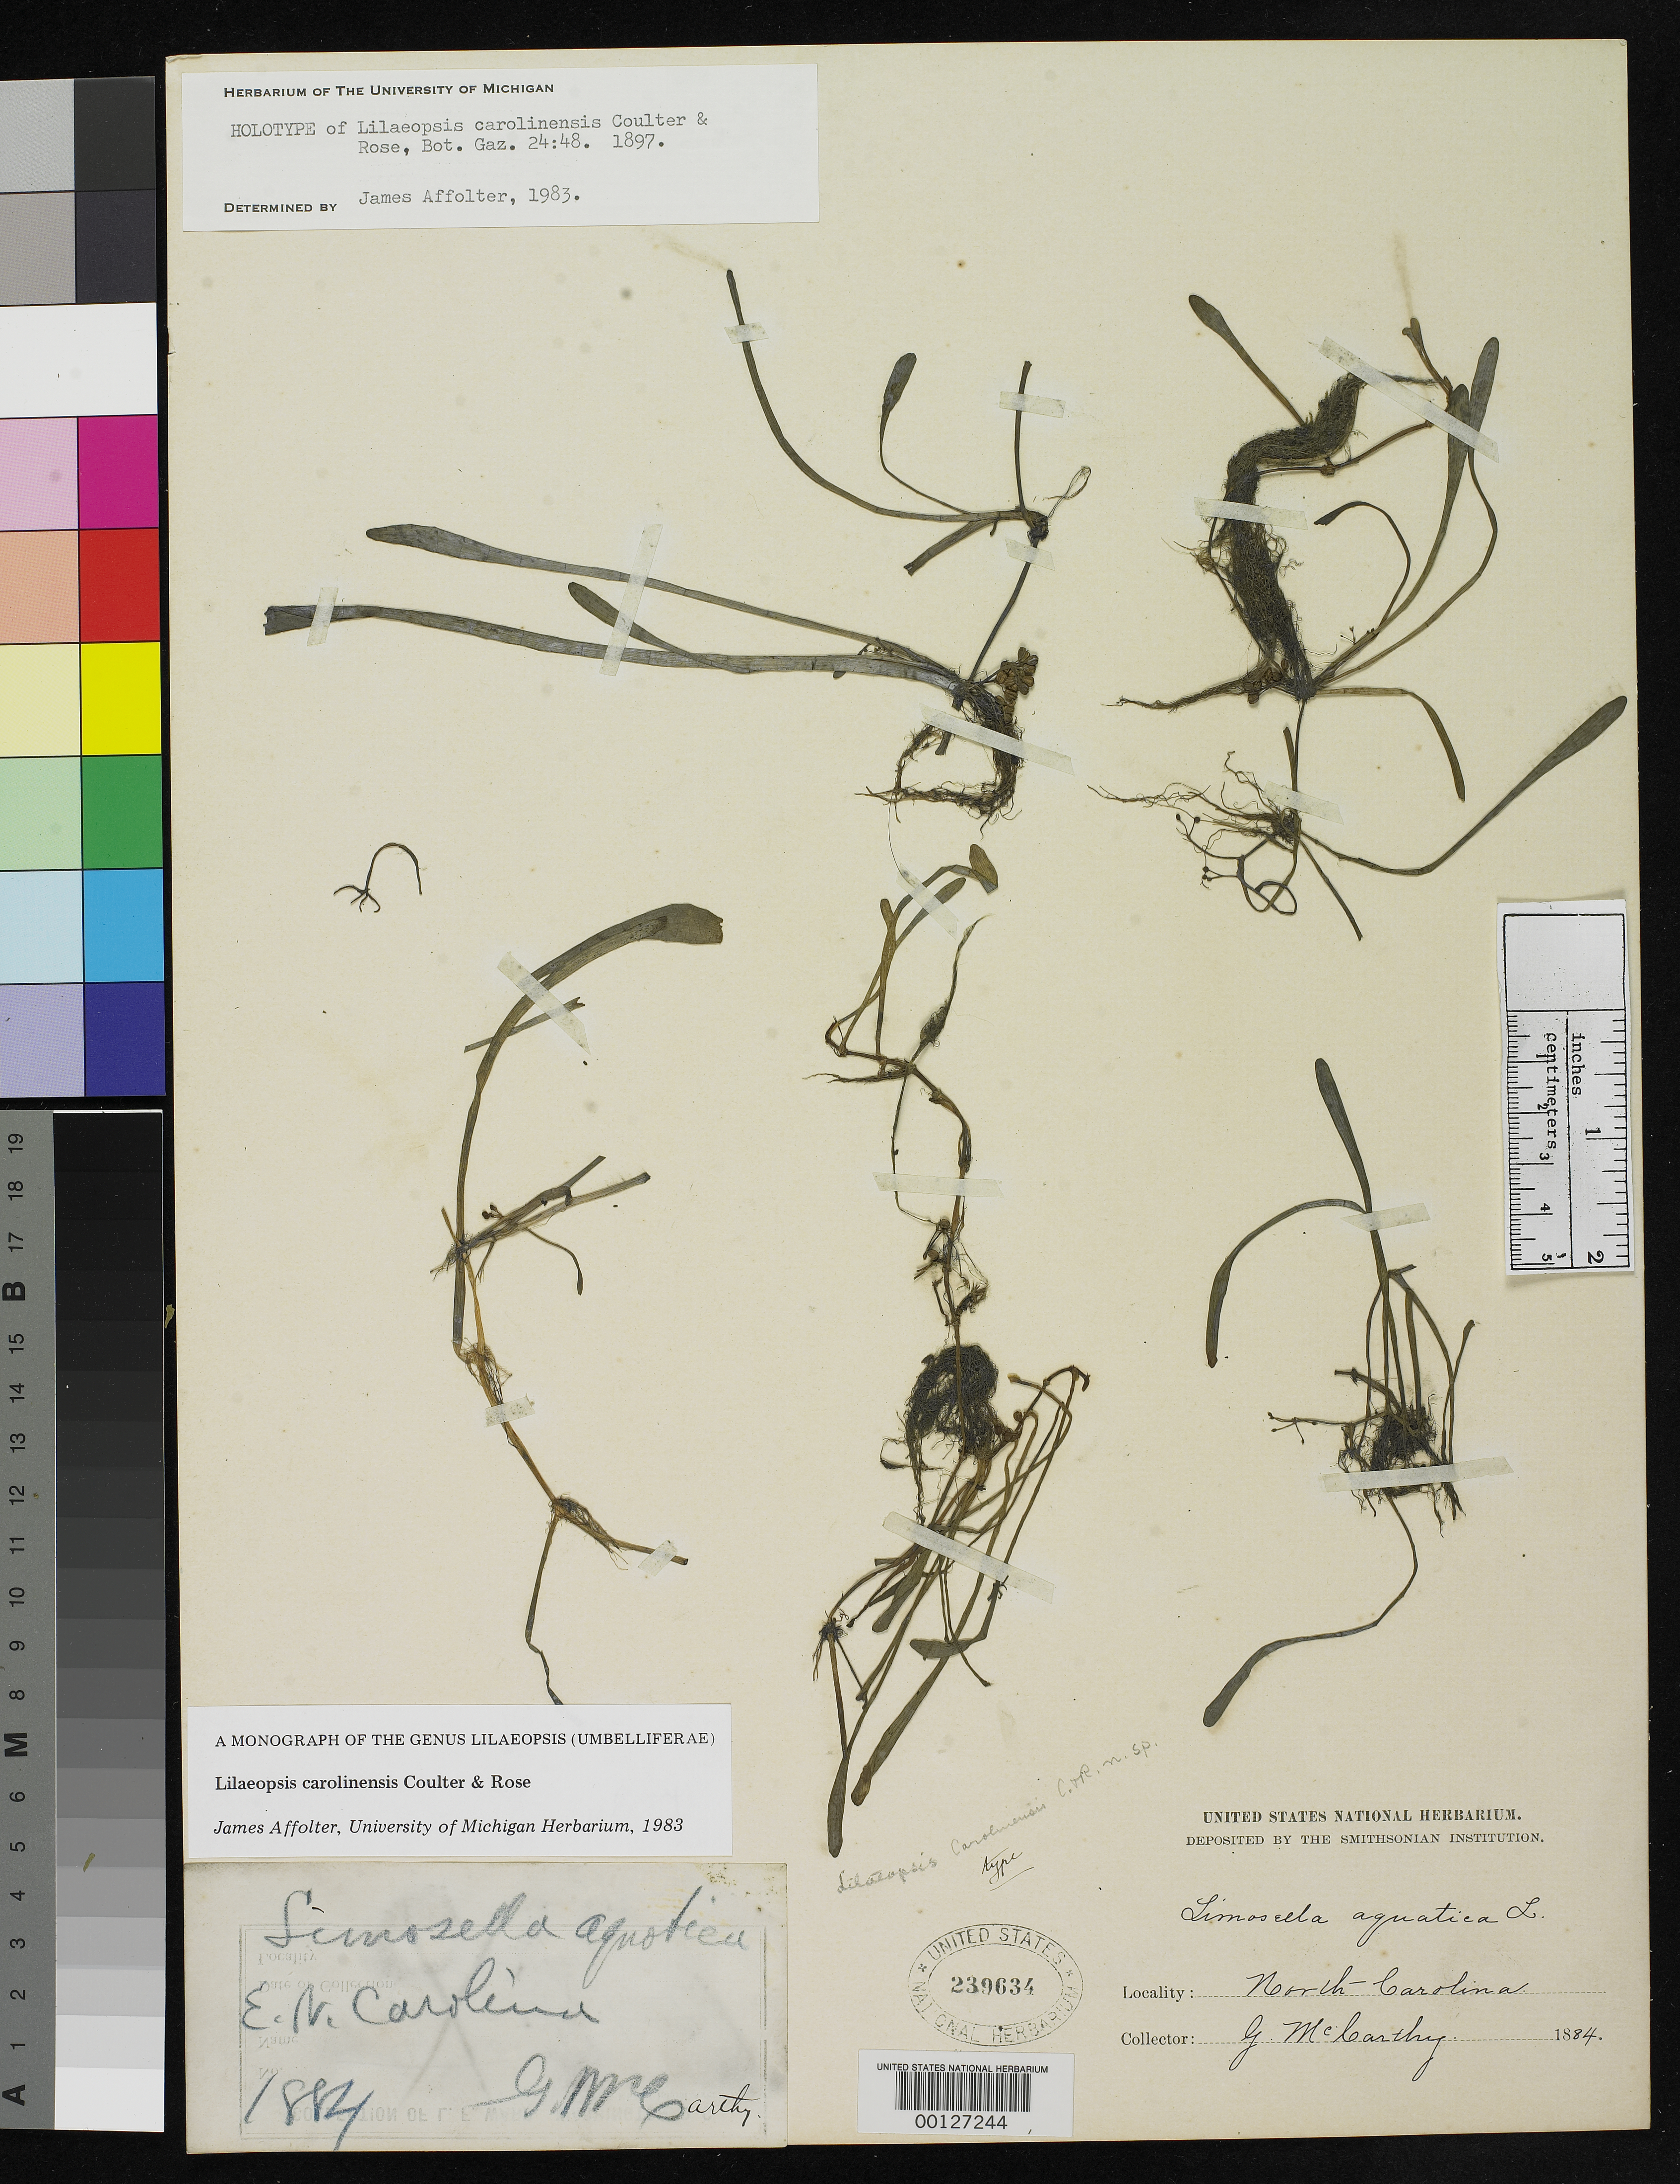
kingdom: Plantae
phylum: Tracheophyta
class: Magnoliopsida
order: Apiales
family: Apiaceae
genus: Lilaeopsis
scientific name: Lilaeopsis carolinensis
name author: J.M. Coult. & Rose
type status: Holotype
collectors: G. M. McCarthy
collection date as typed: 1884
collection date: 1884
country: United States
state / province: North Carolina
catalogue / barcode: US 239634